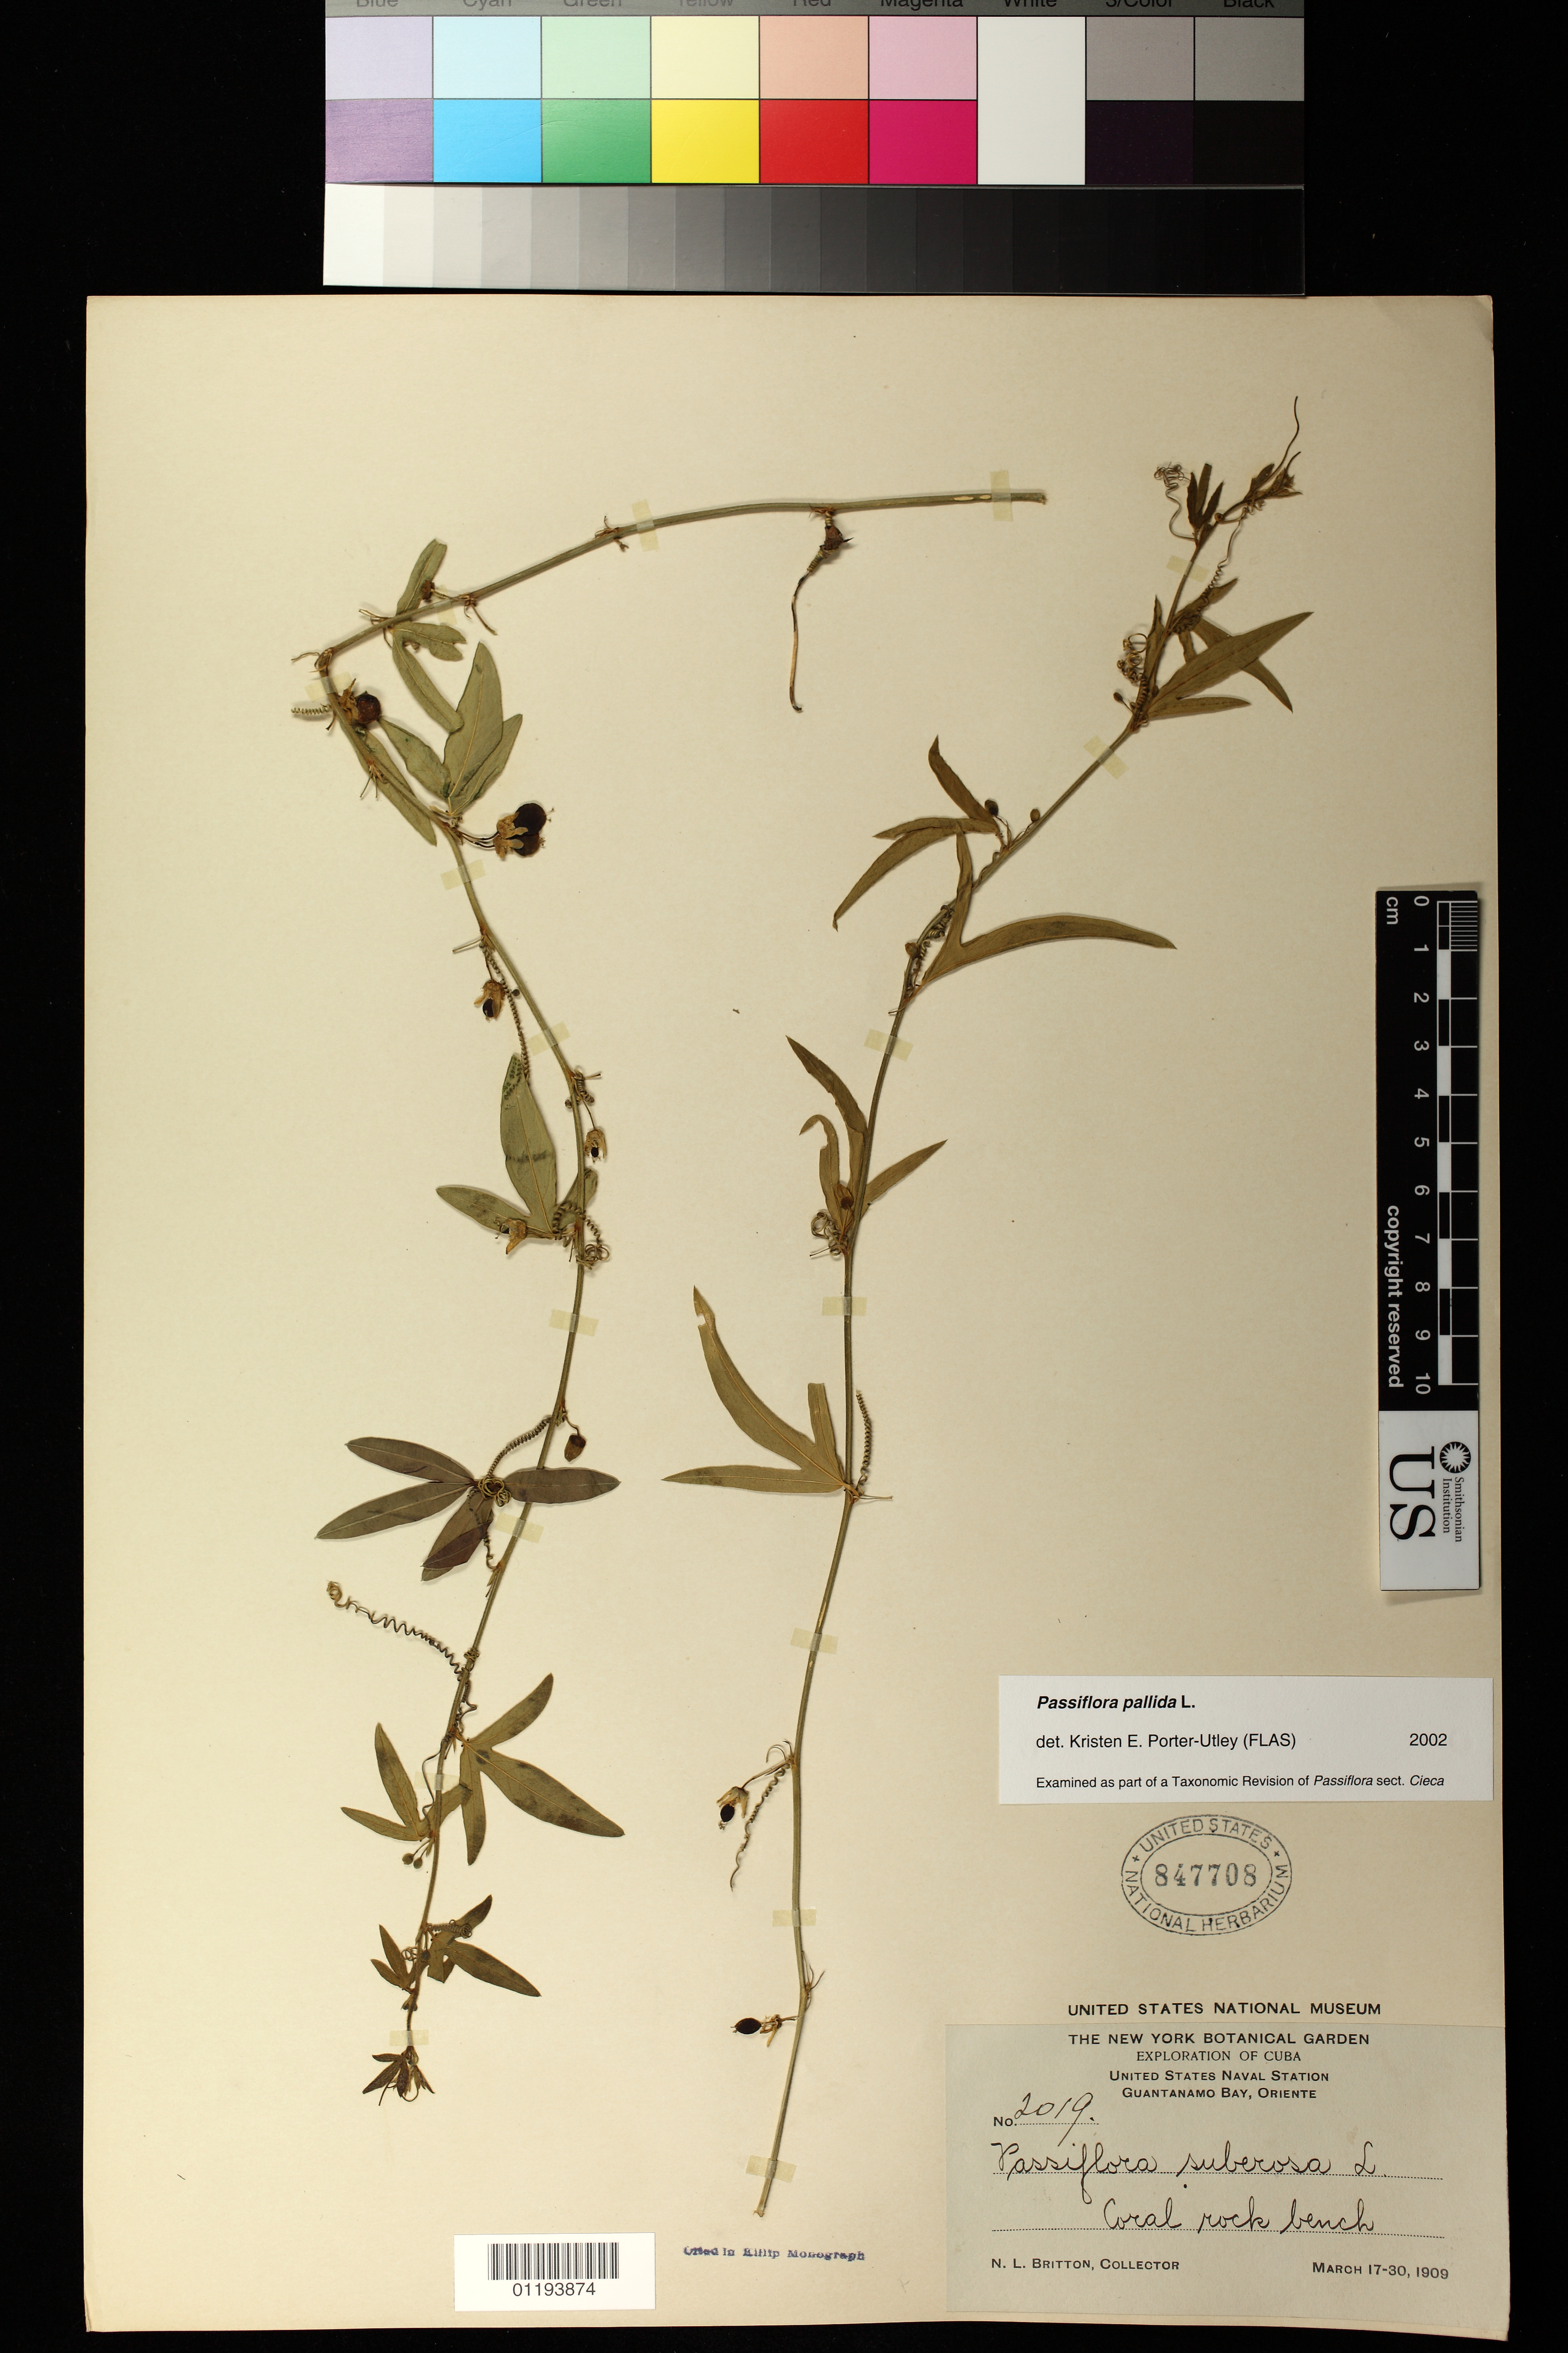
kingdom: Plantae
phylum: Tracheophyta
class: Magnoliopsida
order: Malpighiales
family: Passifloraceae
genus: Passiflora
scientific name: Passiflora pallida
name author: L.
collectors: N. Britton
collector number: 2019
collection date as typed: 1909 Mar 17 1909 Mar 30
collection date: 1909-03-17/1909-03-30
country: Cuba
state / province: Guantanamo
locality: United States Naval Station Guantanamo Bay, Oriente, Coral rock bench.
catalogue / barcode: US 847708